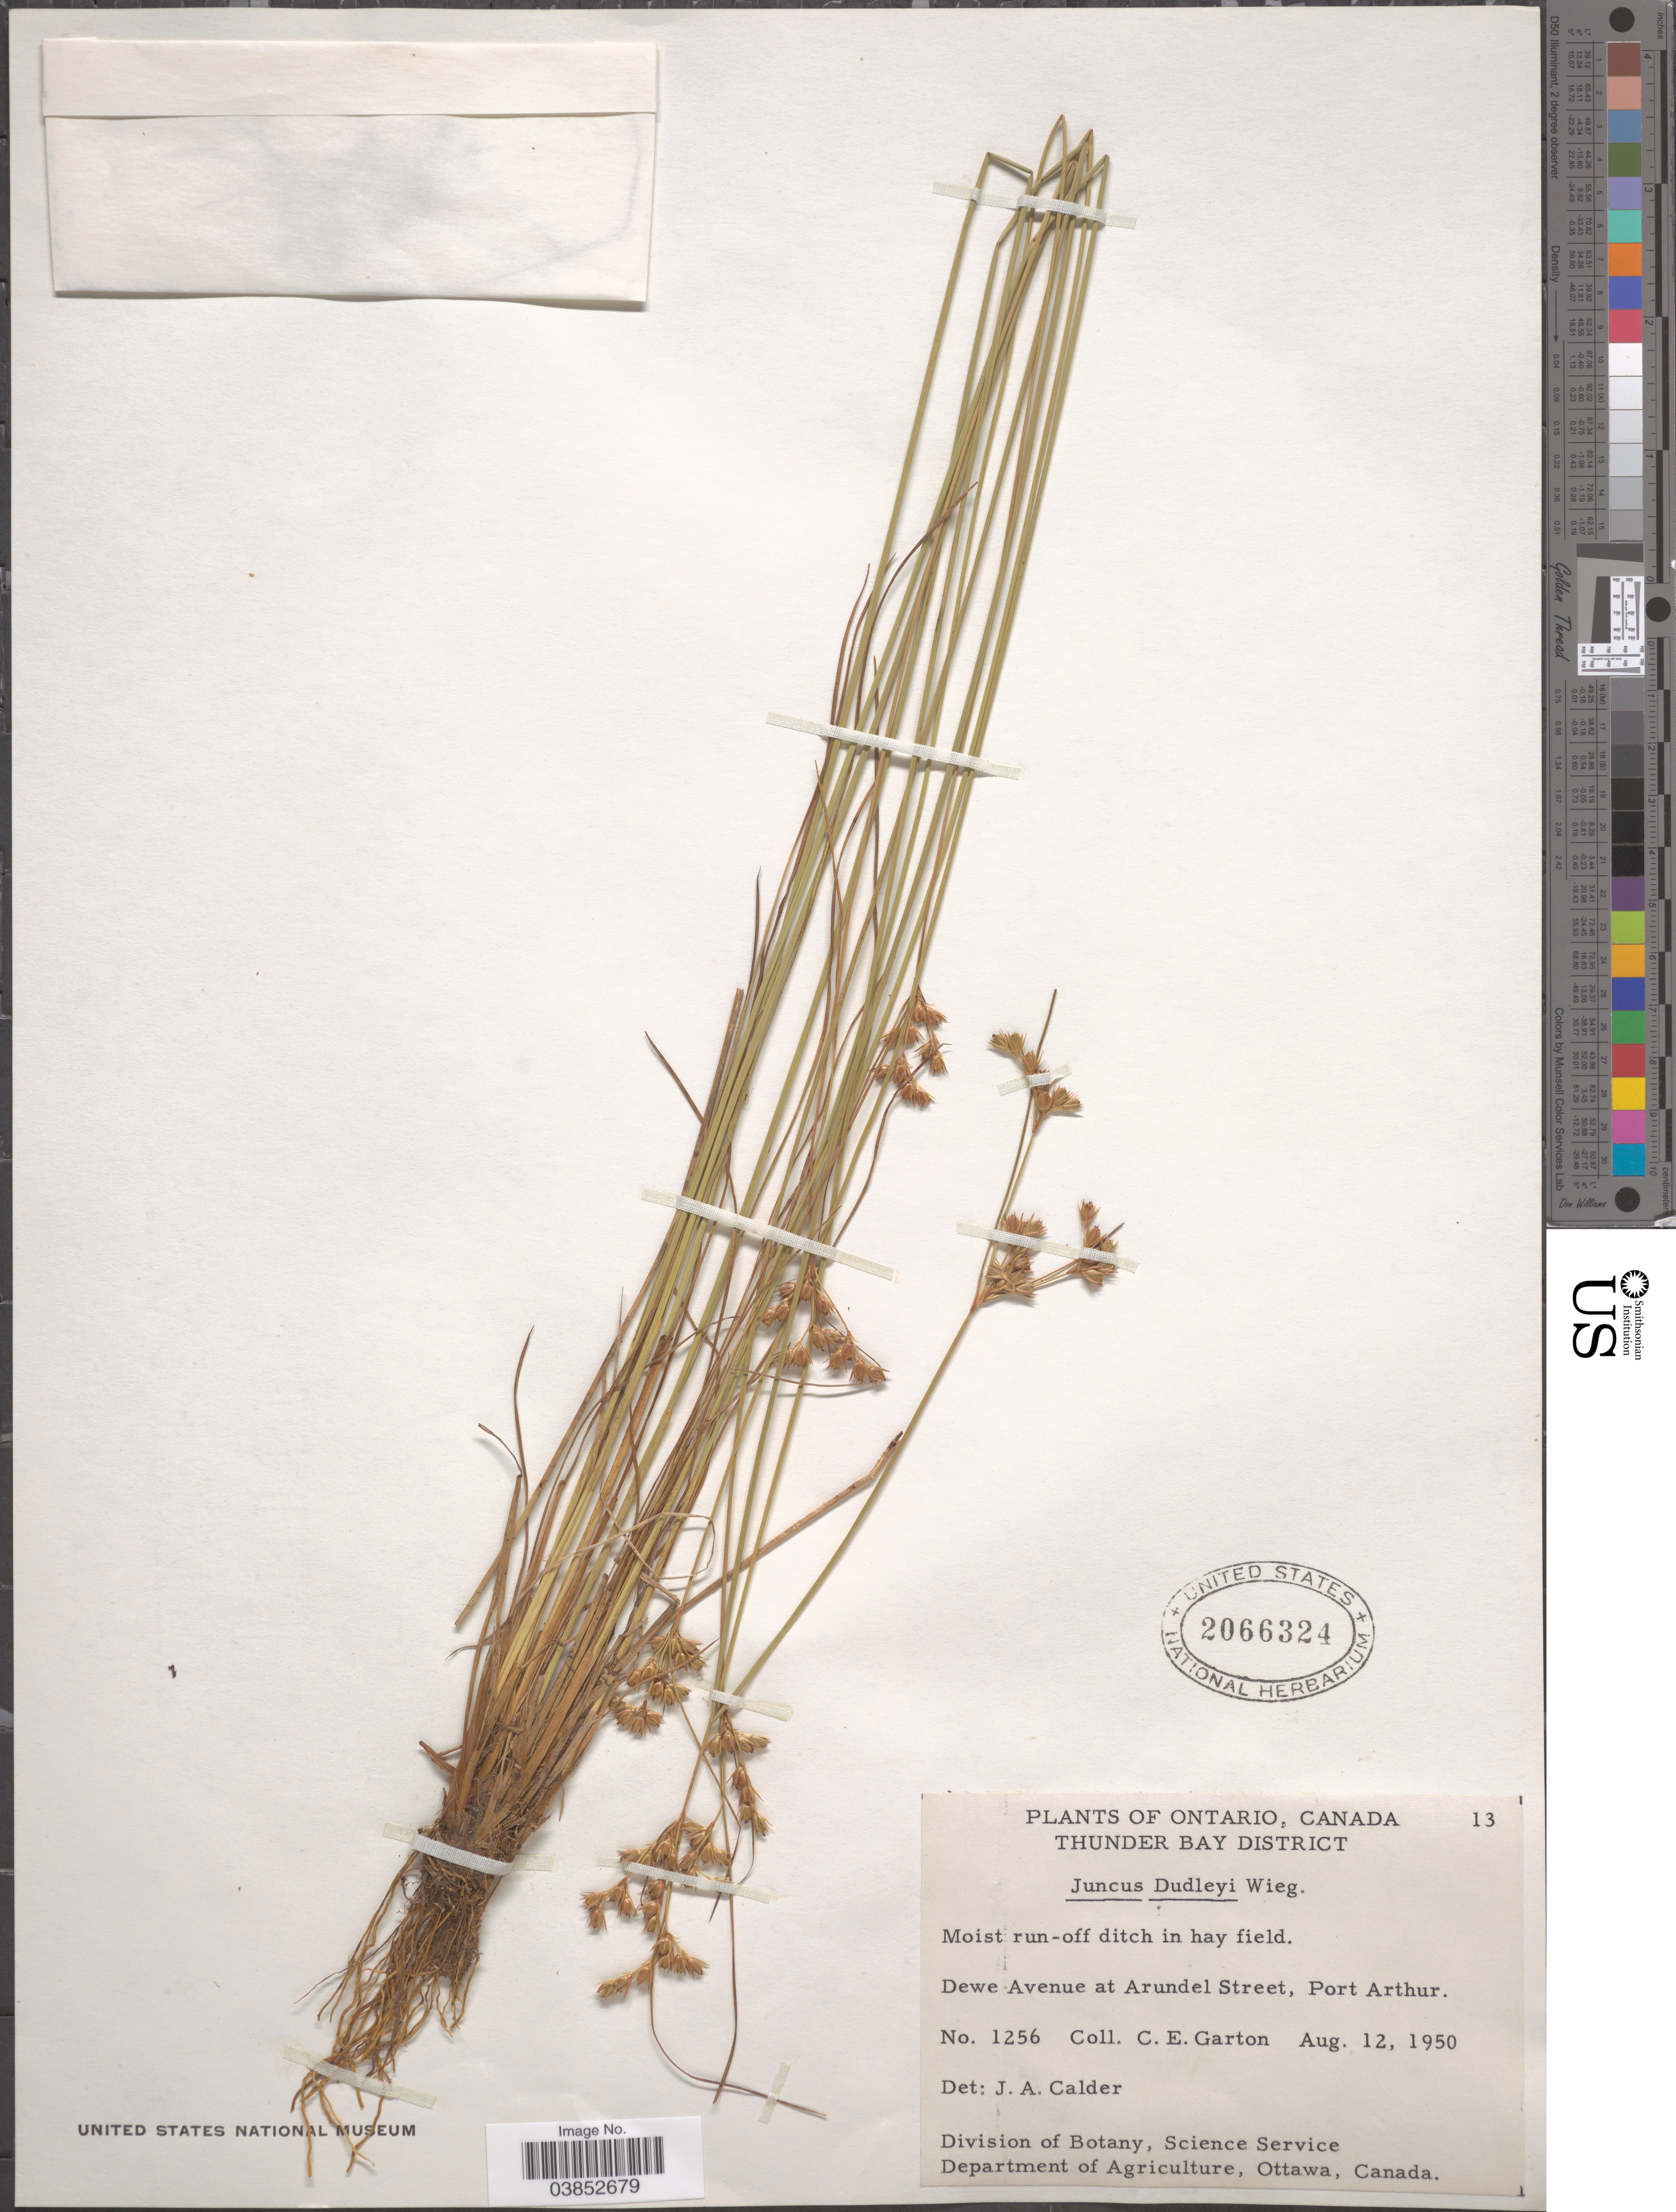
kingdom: Plantae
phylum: Tracheophyta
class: Liliopsida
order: Poales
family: Juncaceae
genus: Juncus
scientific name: Juncus dudleyi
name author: Wiegand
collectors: C. E. Garton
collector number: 1256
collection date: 1950-08-12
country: Canada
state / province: Ontario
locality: Thunder Bay District. Dewe Avenue at Arundel Street, Port Arthur.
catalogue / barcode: US 2066324